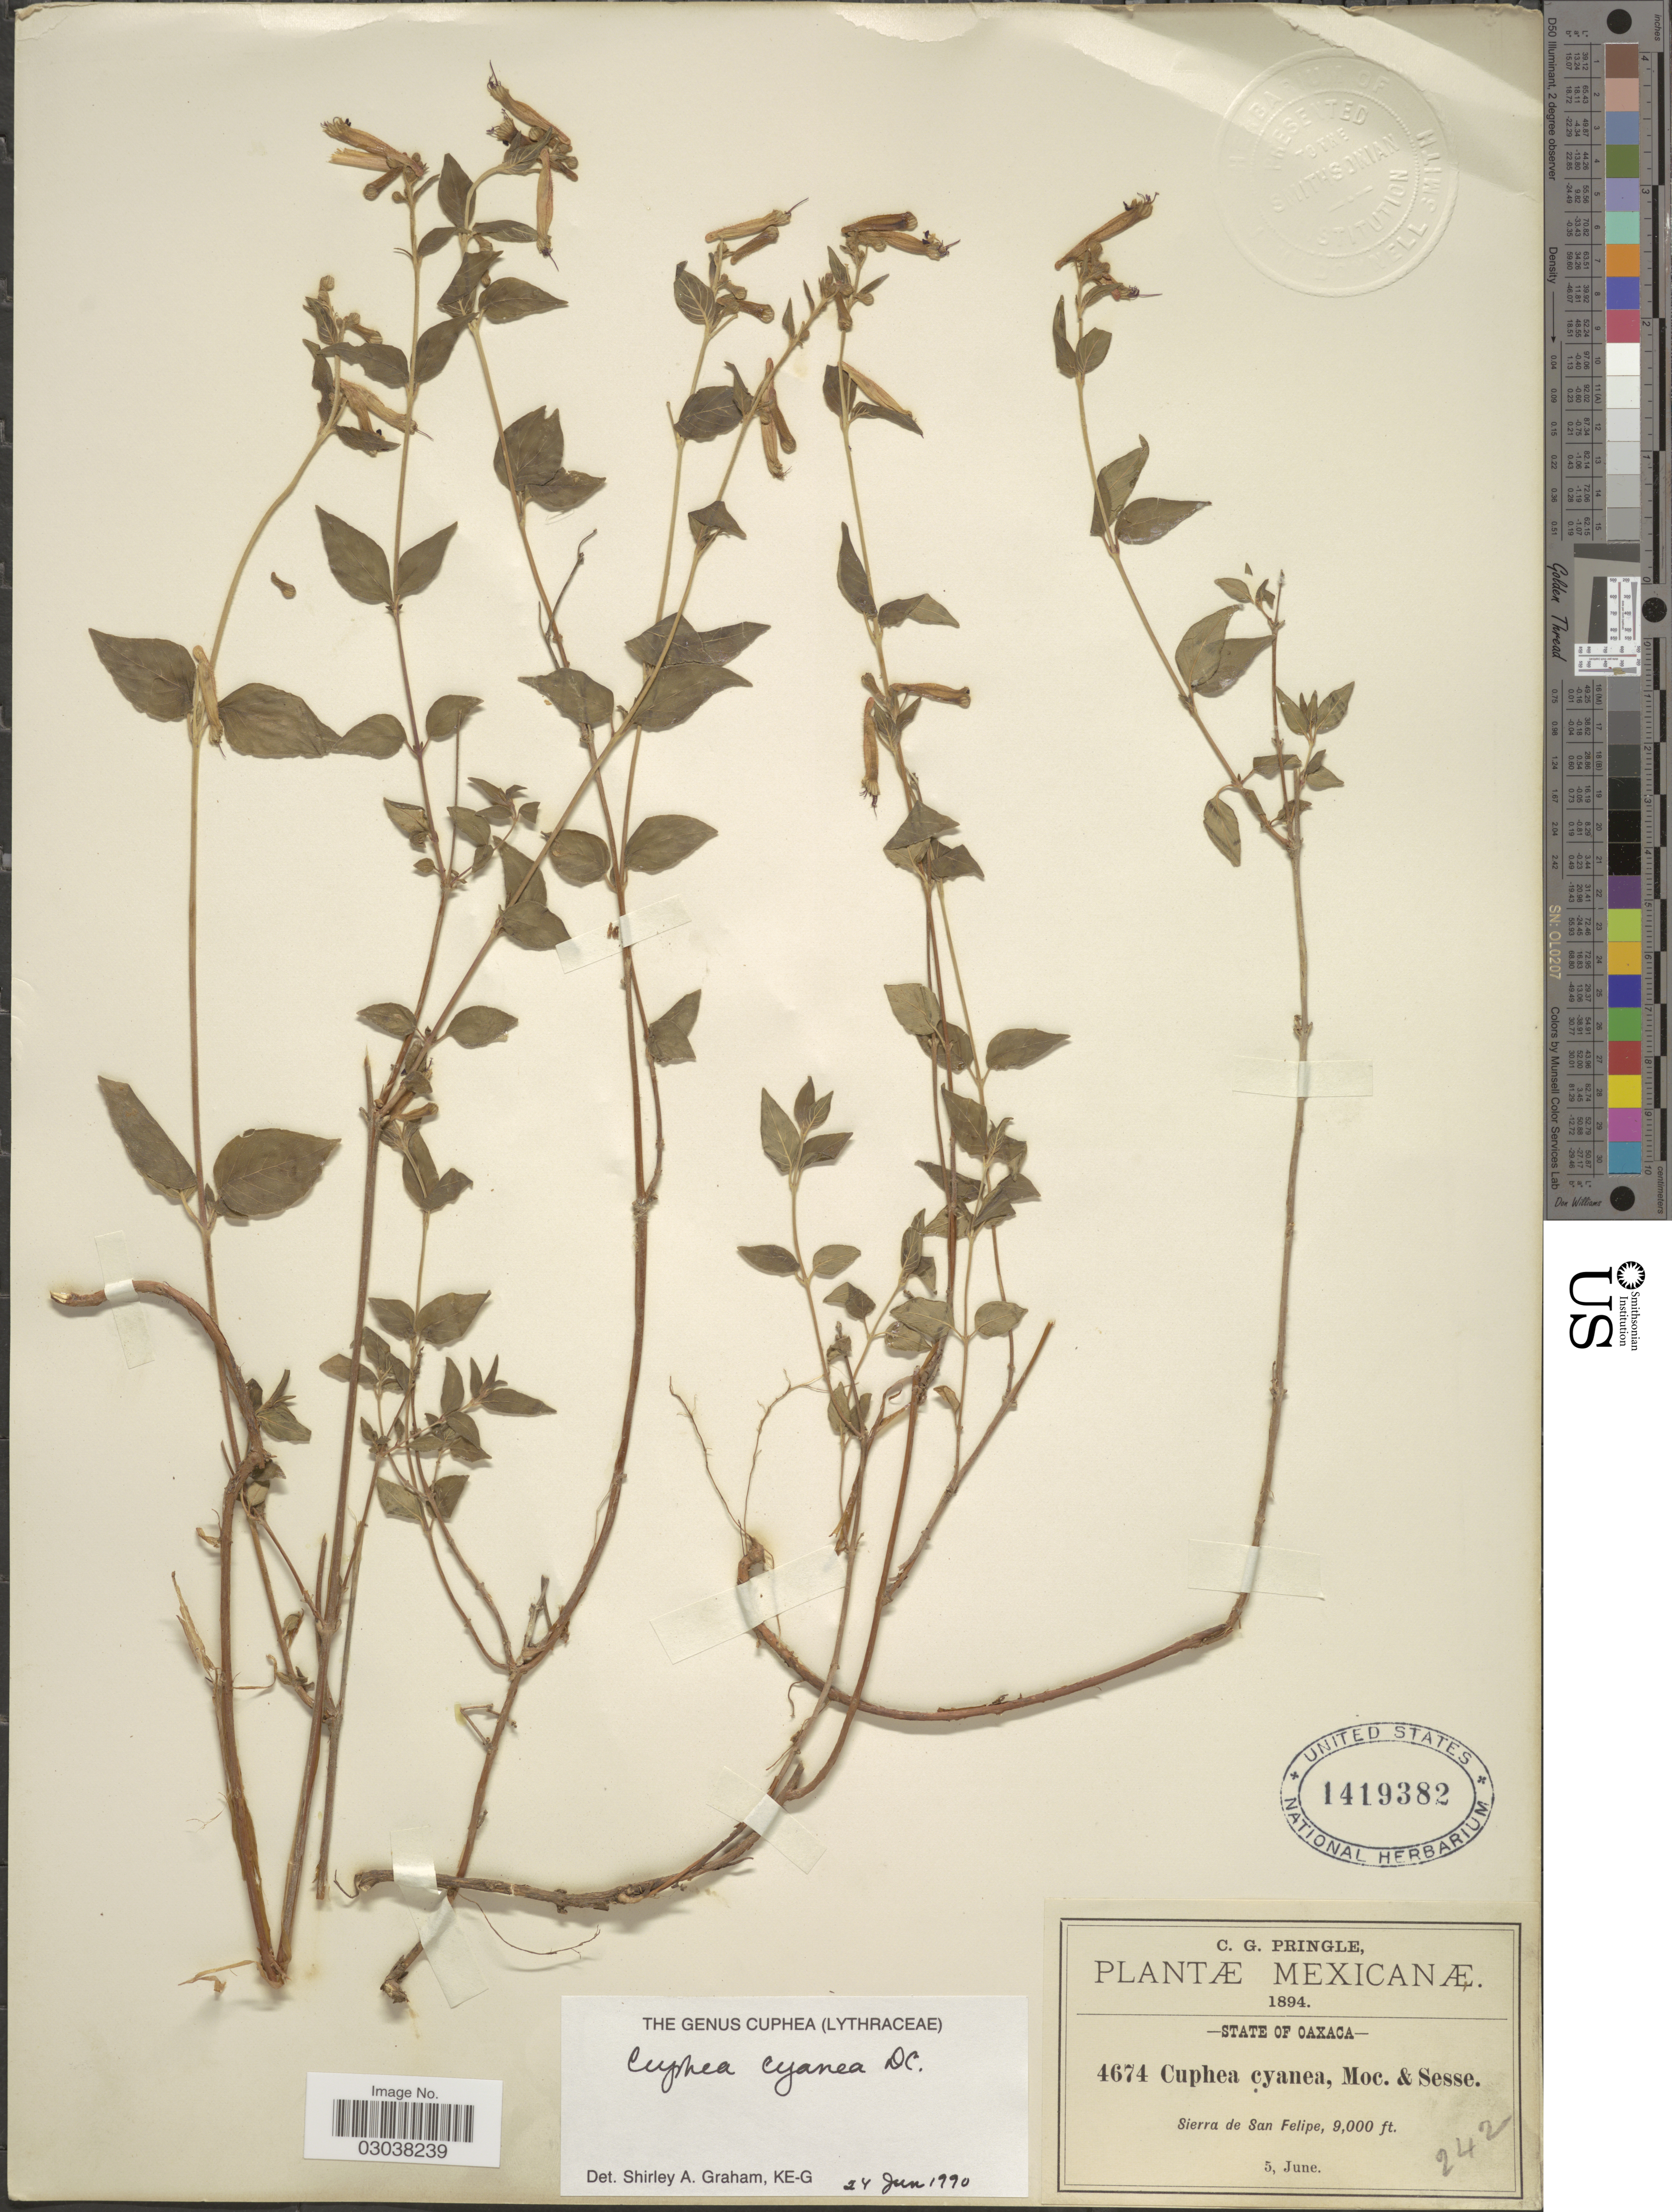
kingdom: Plantae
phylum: Tracheophyta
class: Magnoliopsida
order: Myrtales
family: Lythraceae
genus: Cuphea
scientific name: Cuphea cyanea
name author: DC.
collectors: C. G. Pringle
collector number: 4674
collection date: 1894-06-05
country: Mexico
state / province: Oaxaca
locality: Sierra de San Felipe.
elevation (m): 2743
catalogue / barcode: US 1419382